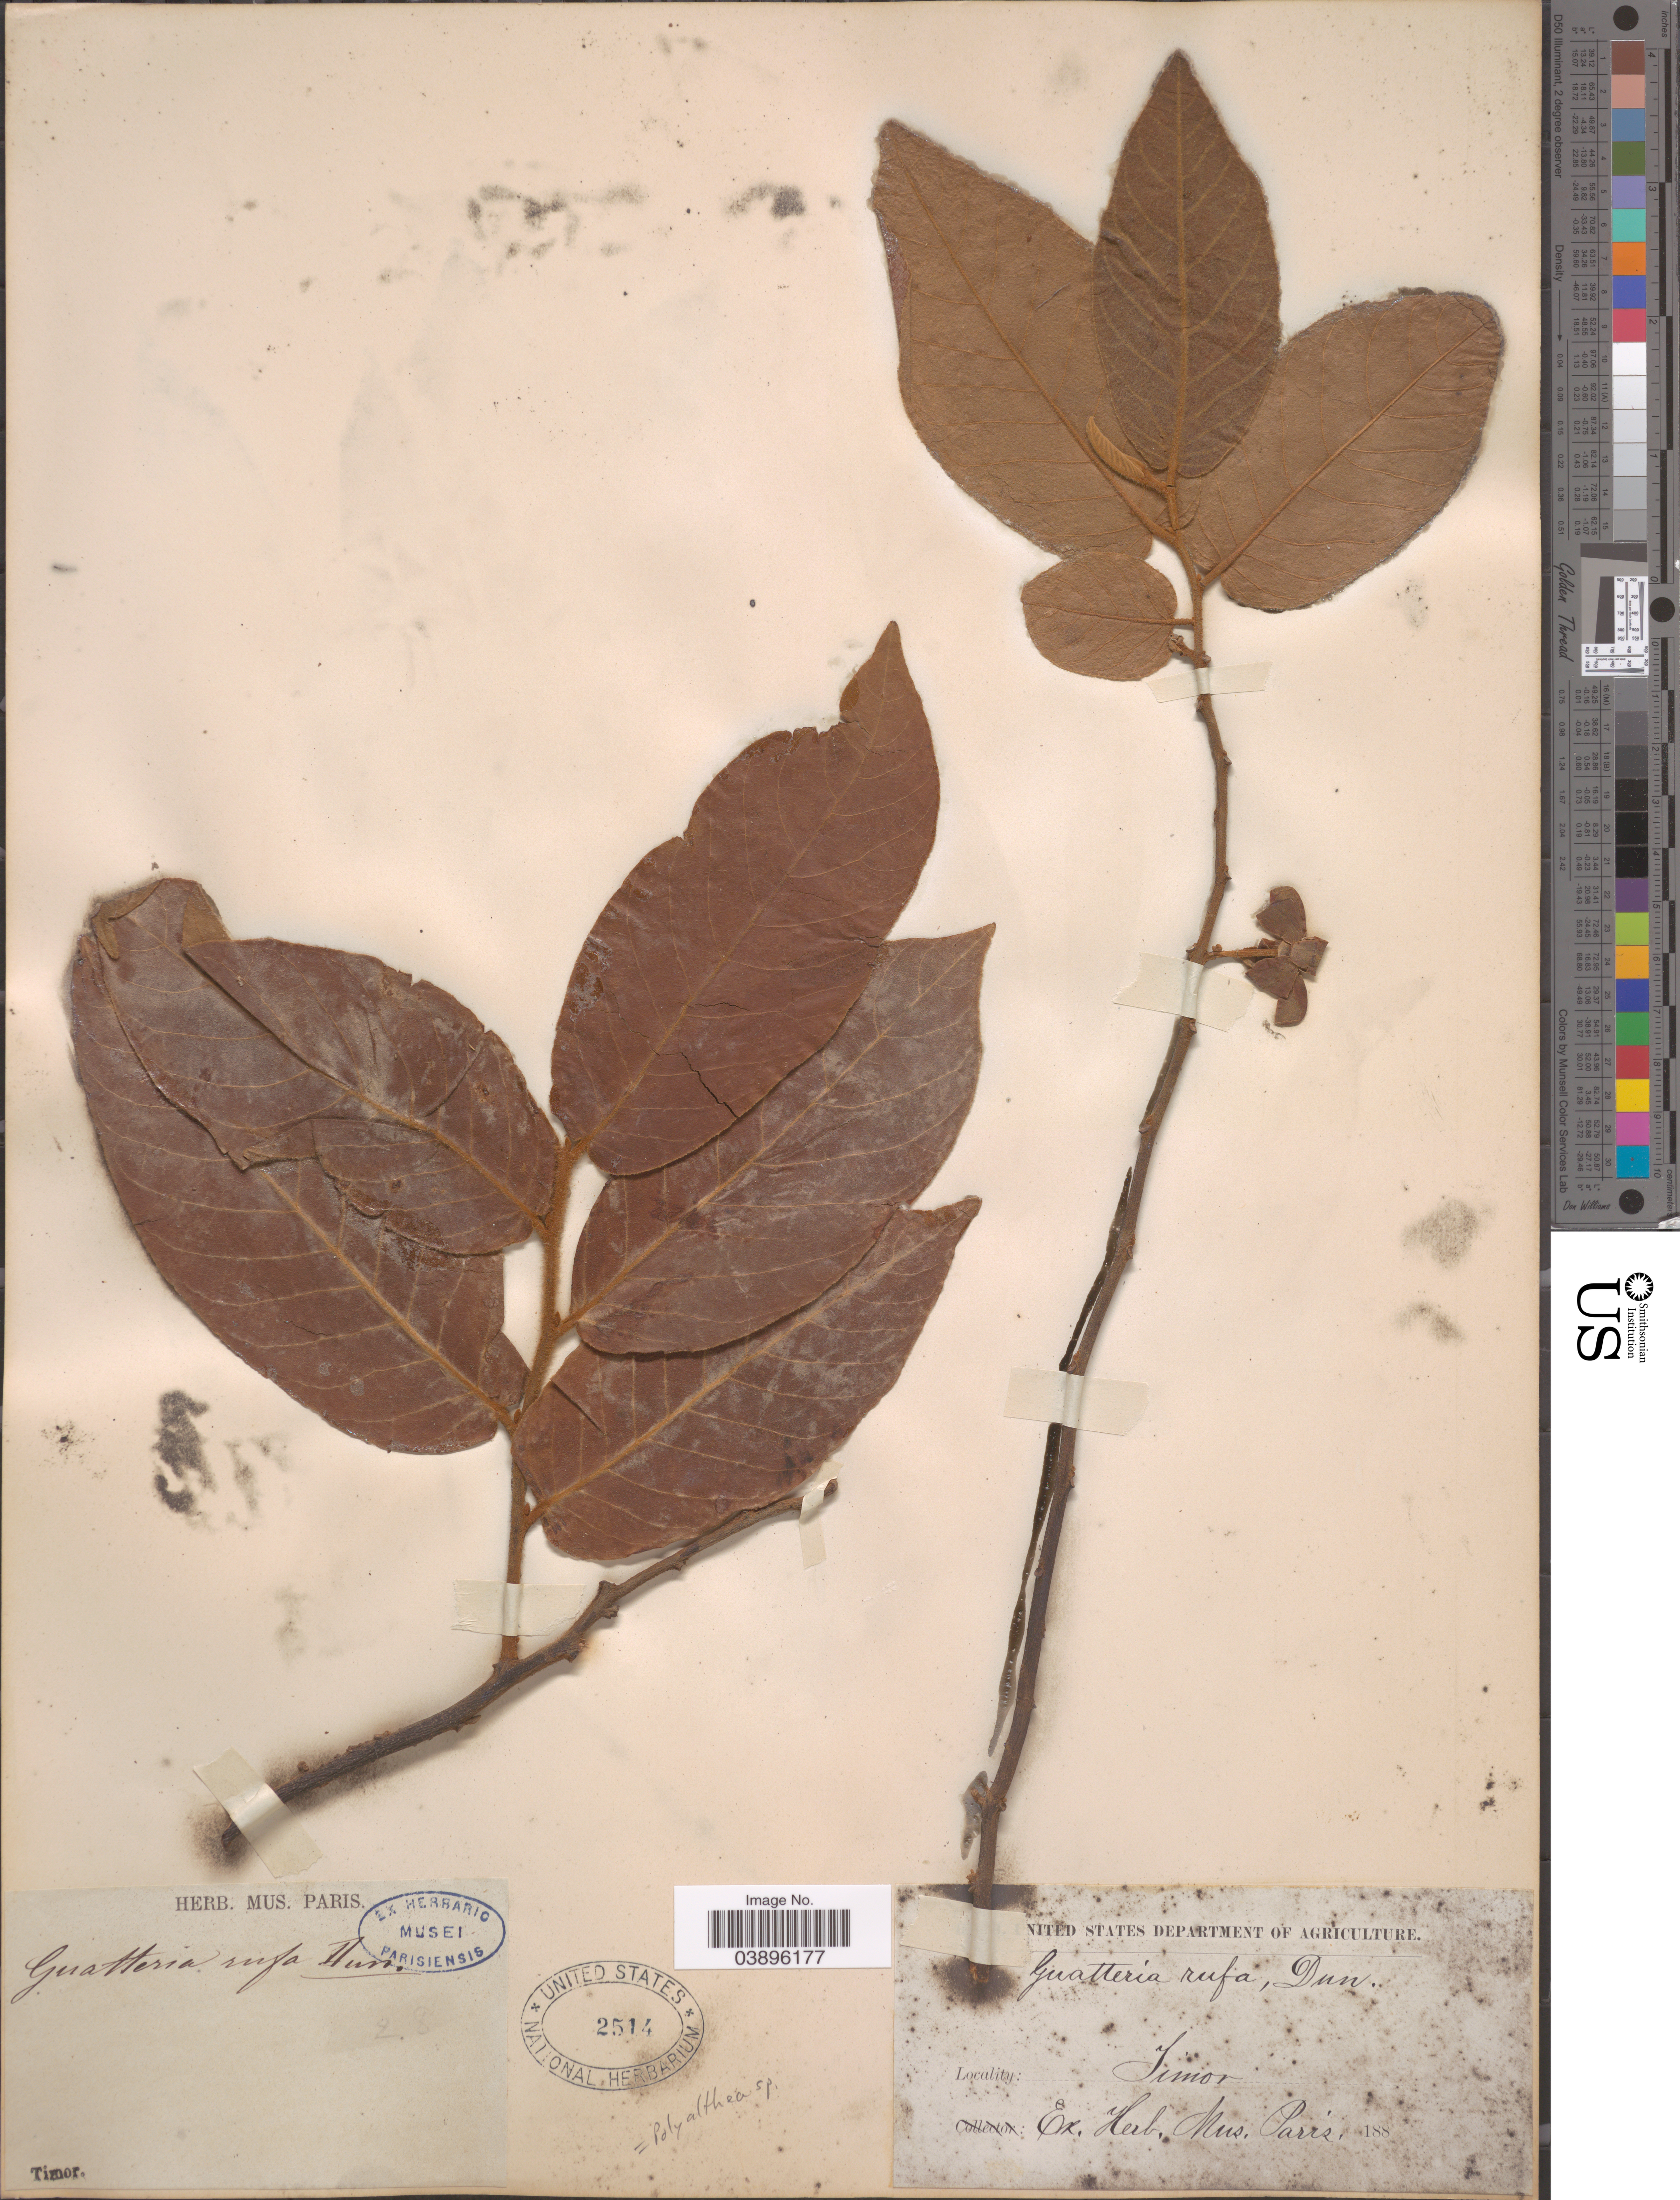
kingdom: Plantae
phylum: Tracheophyta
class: Magnoliopsida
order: Magnoliales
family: Annonaceae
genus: Polyalthia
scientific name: Polyalthia sp.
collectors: ex herb. Mus. Paris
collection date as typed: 188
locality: Timor.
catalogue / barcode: US 2514